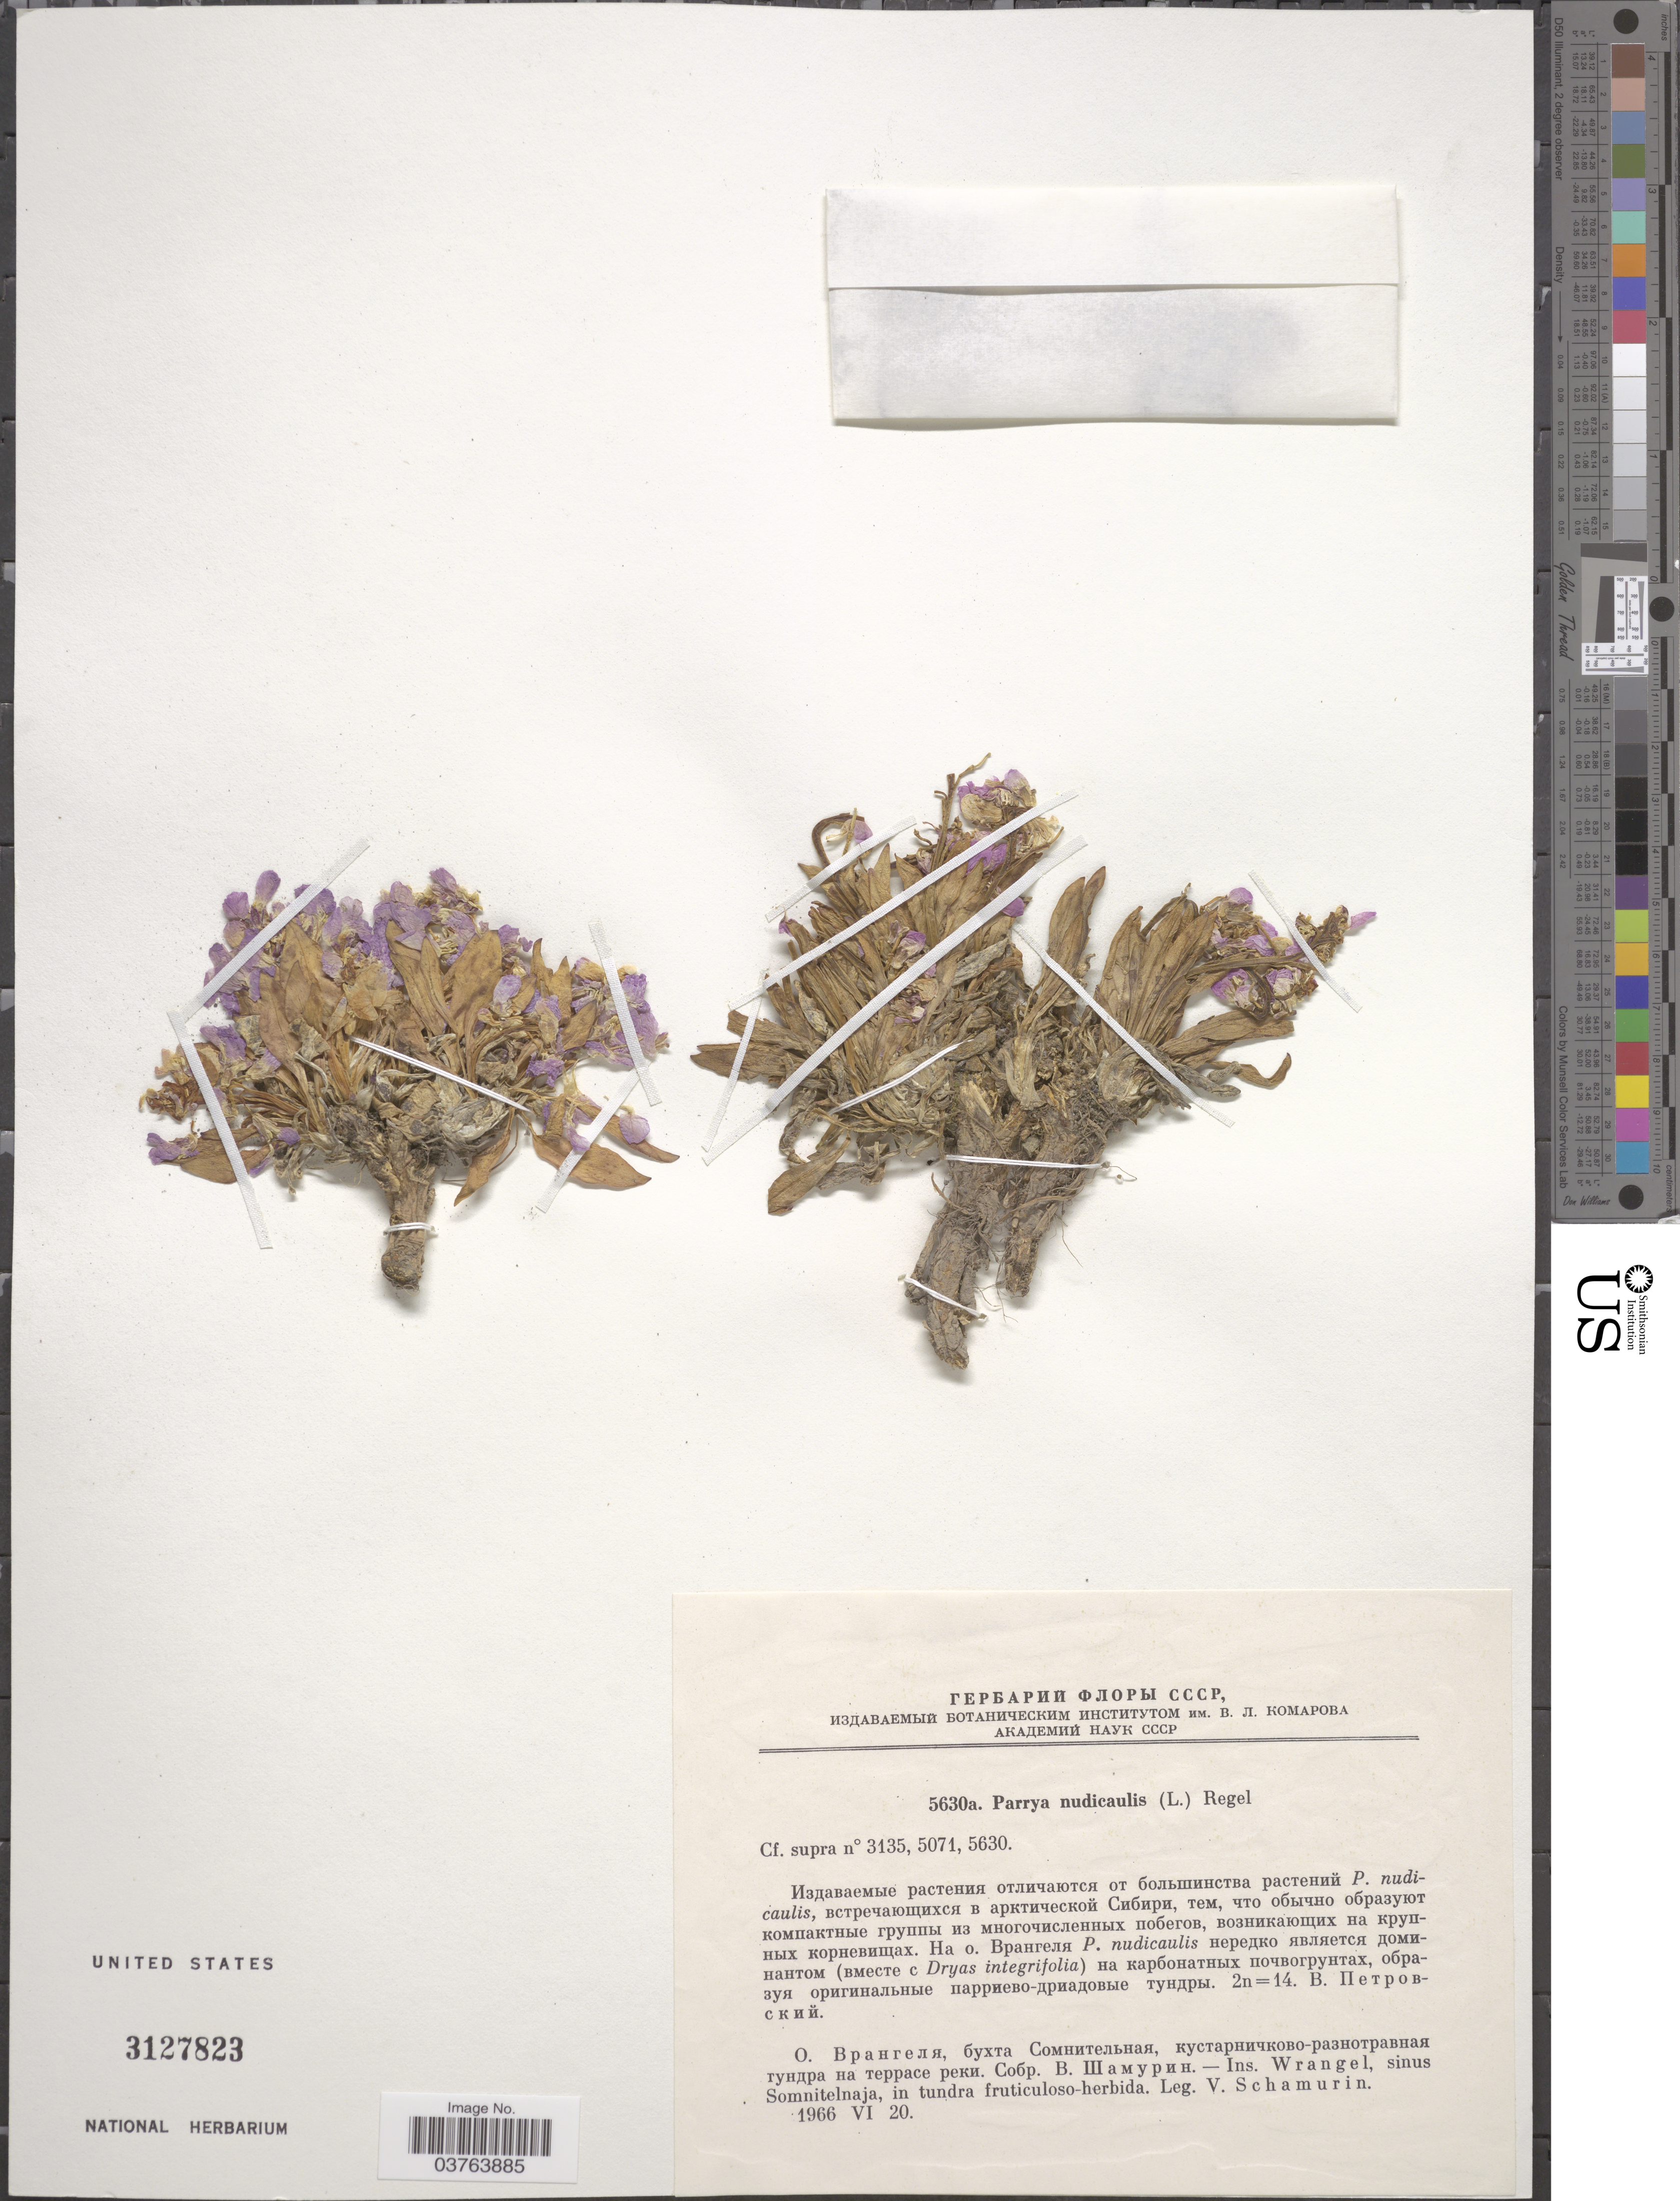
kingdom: Plantae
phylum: Tracheophyta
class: Magnoliopsida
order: Brassicales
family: Brassicaceae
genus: Parrya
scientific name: Parrya nudicaulis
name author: (L.) Regel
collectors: V. Schamurin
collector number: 5630a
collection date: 1966-06-20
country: Russian Federation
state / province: Chukotka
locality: Ins. Wrangel, sinus Somnitelnaja.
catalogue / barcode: US 3127823